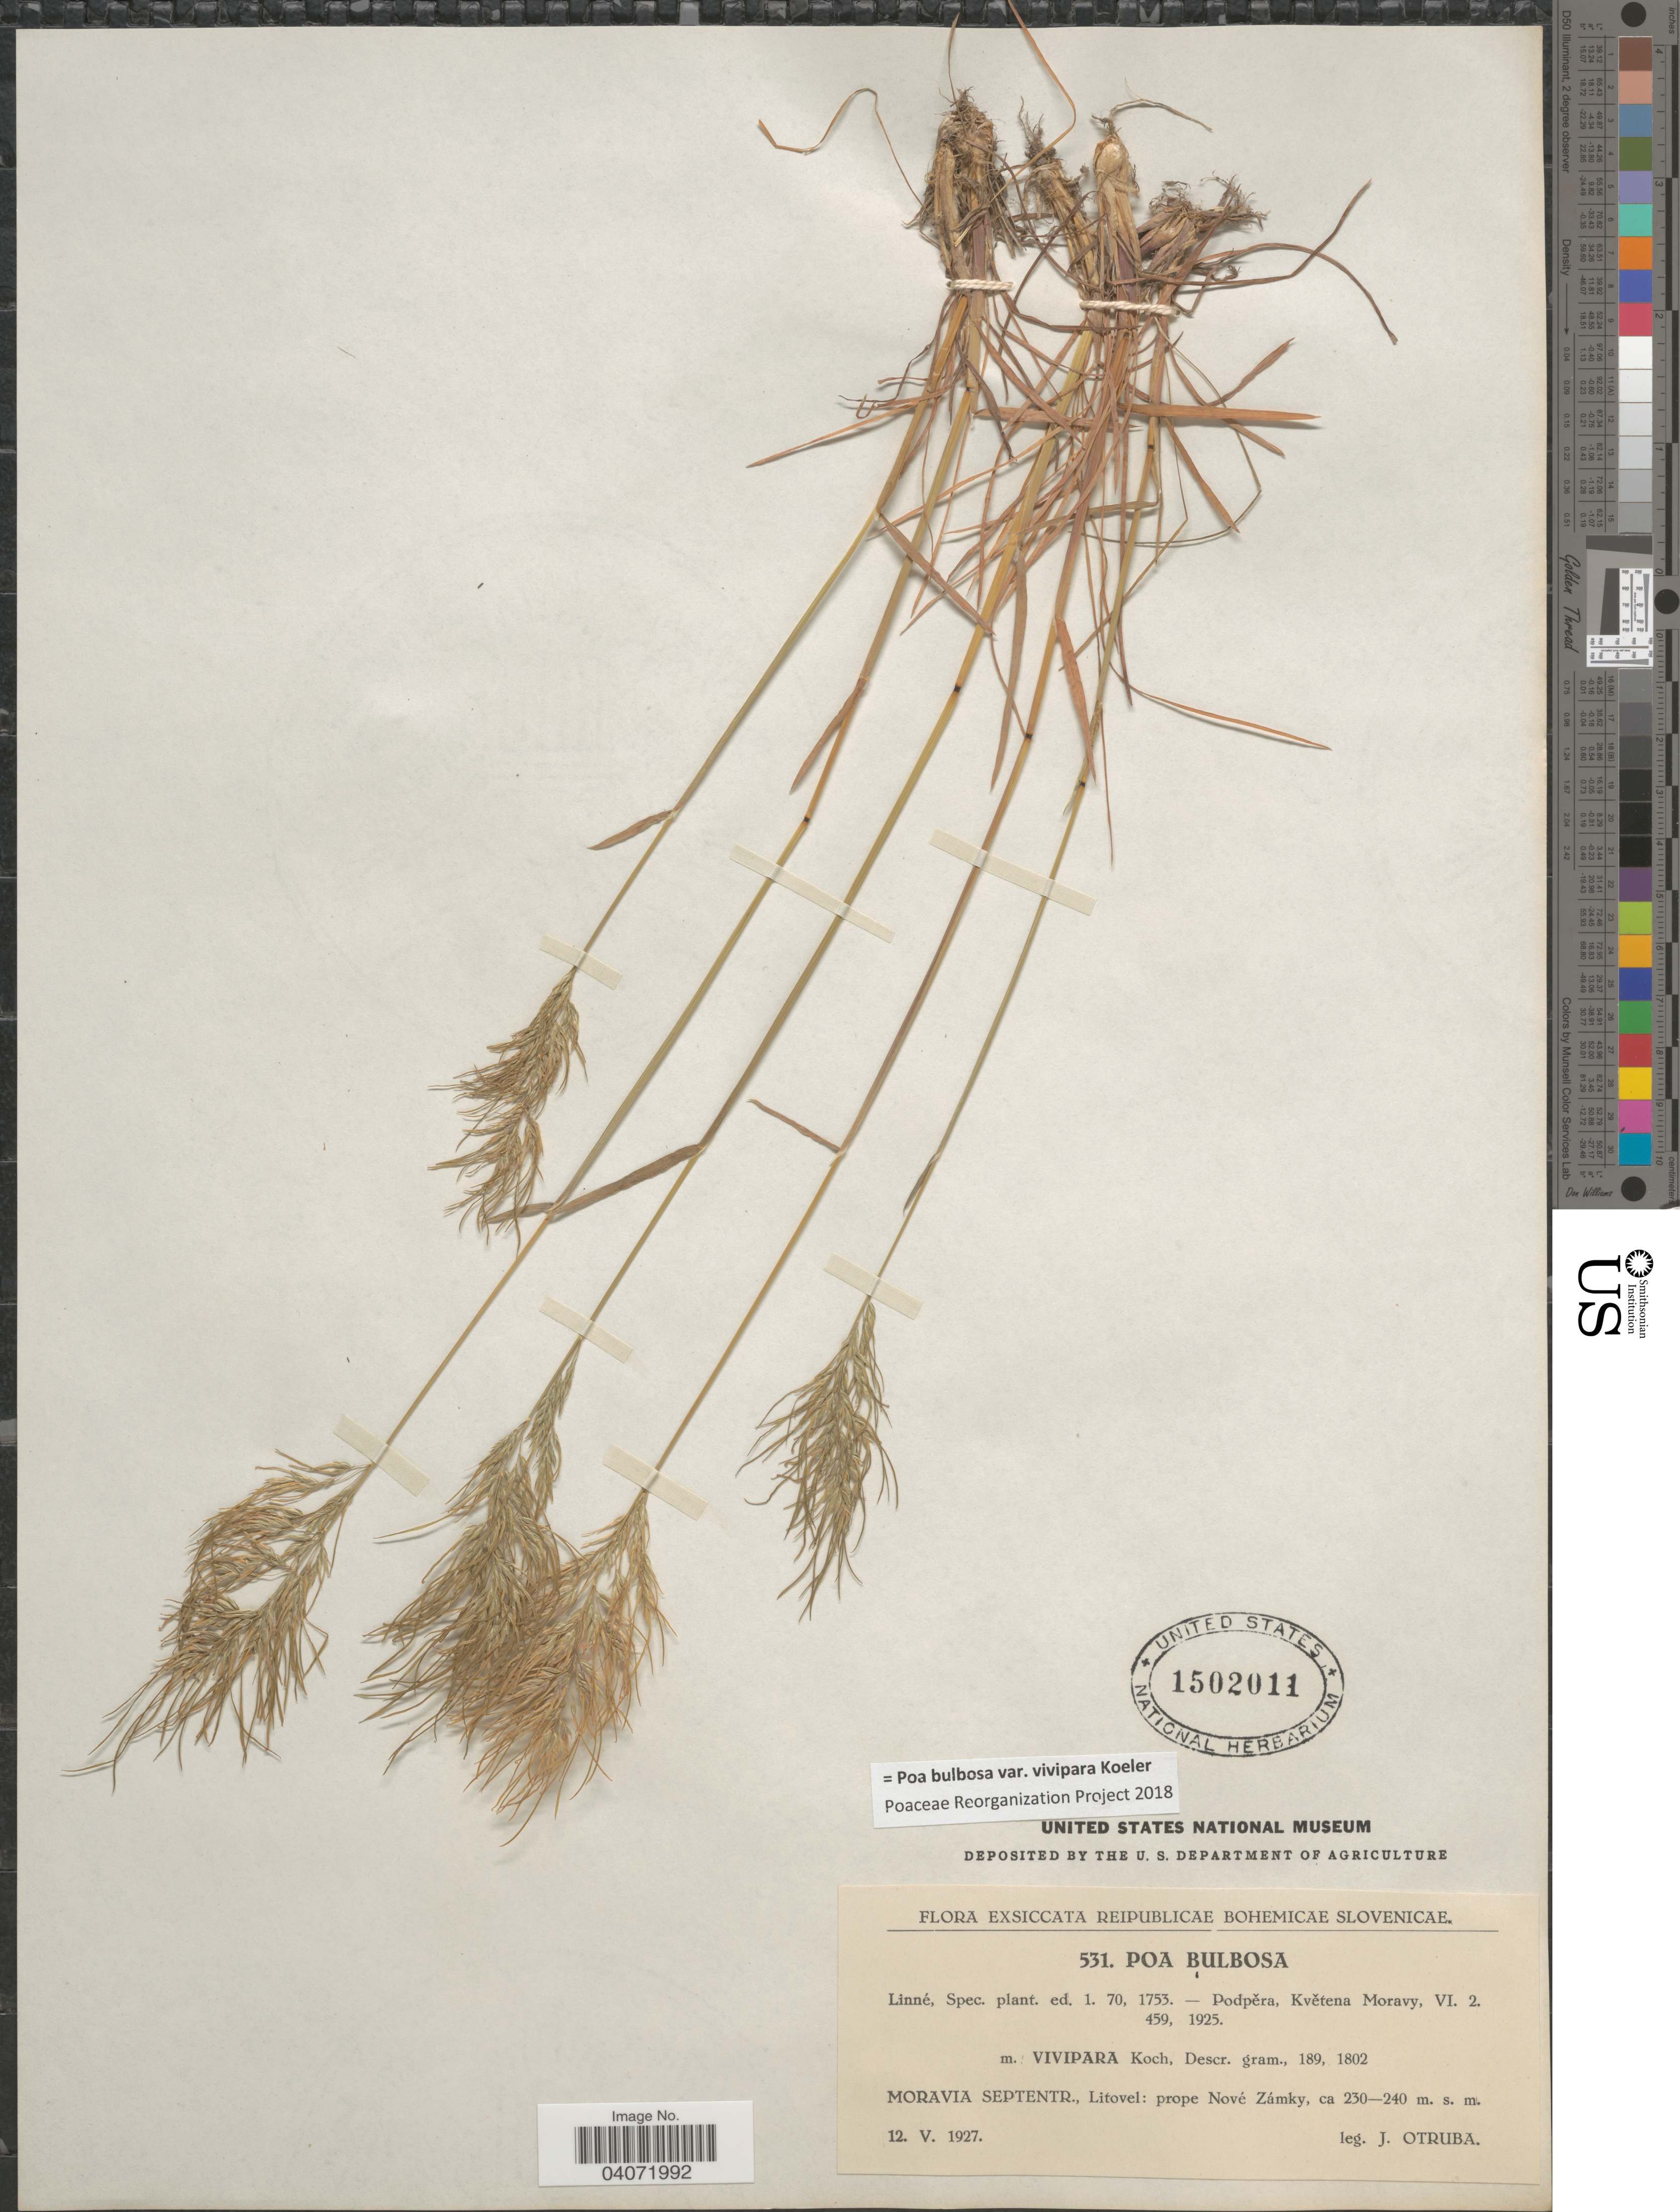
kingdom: Plantae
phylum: Tracheophyta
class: Liliopsida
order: Poales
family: Poaceae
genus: Poa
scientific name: Poa bulbosa subsp. bulbosa var. vivipara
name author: Koeler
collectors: J. Otruba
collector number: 531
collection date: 1927-05-12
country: Czechia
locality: Moravia Septentr., Litovel: prope Nové Zámky.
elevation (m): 230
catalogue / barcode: US 1502011